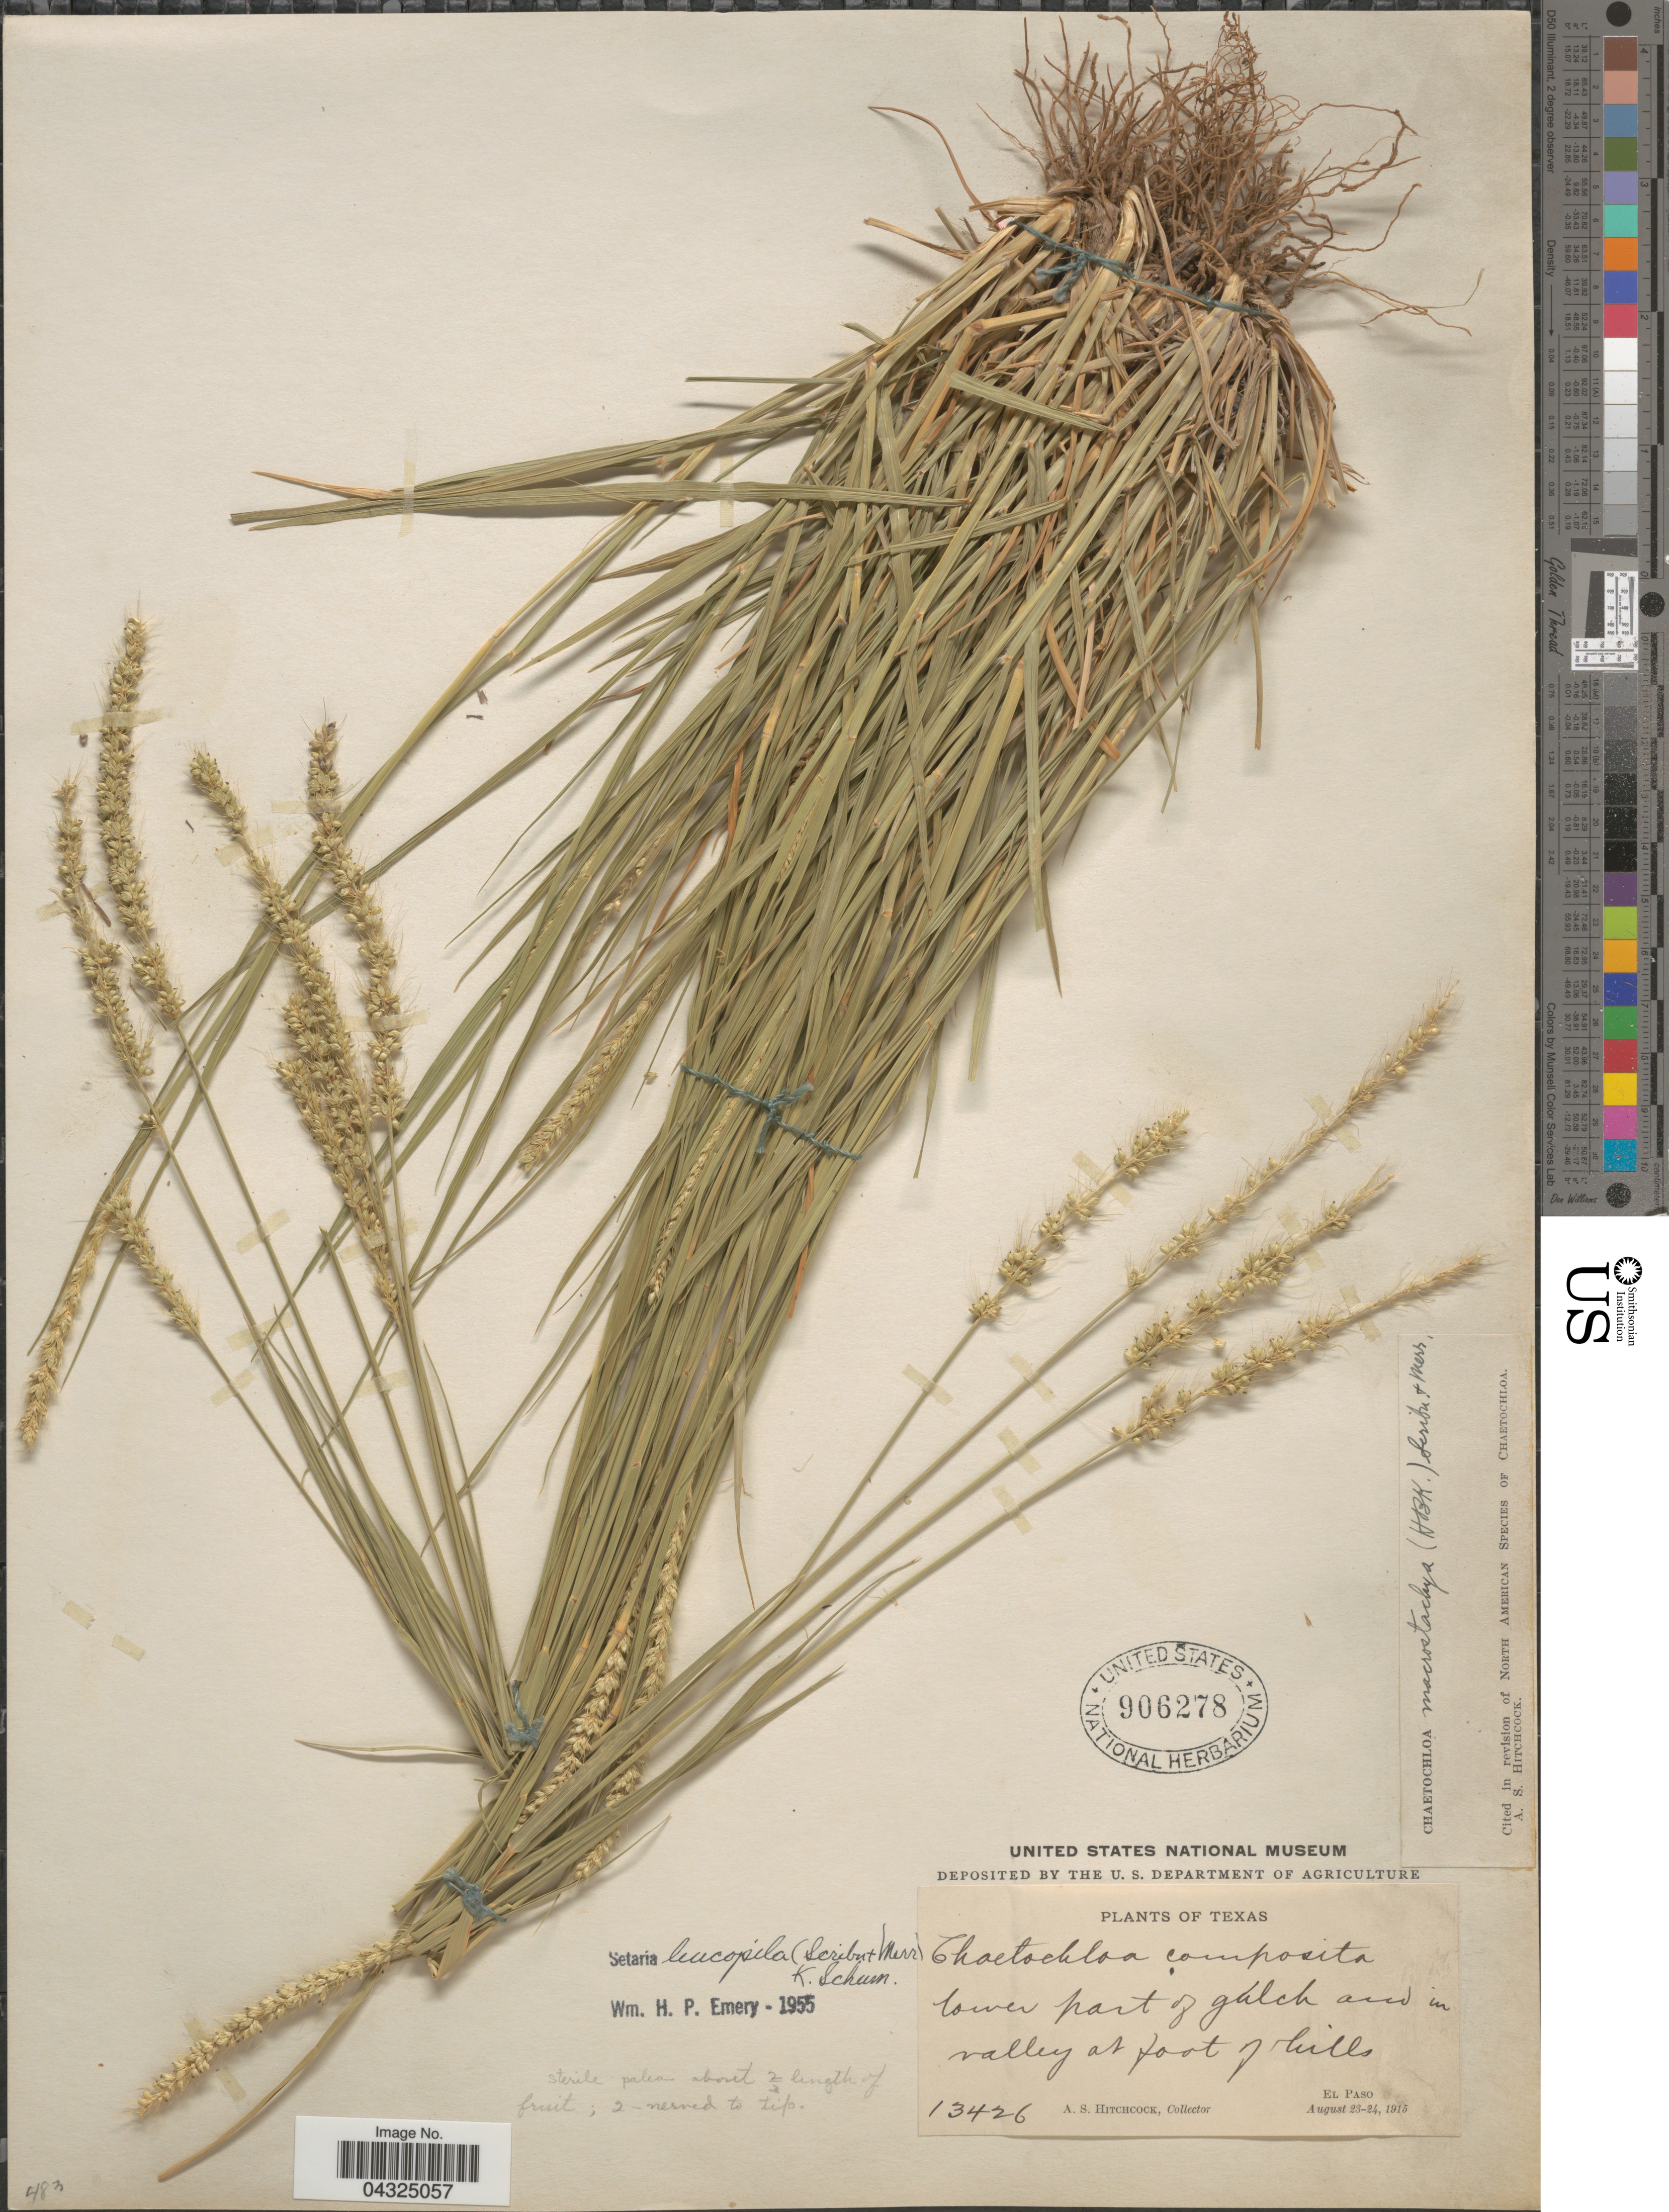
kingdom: Plantae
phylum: Tracheophyta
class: Liliopsida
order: Poales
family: Poaceae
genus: Setaria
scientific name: Setaria leucopila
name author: (Scribn. & Merr.) K. Schum.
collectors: A. S. Hitchcock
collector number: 13426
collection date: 1915-08-23/1915-08-24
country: United States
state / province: Texas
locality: Lower part of gulch and in valley at foot of hills. El Paso.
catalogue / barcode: US 906278